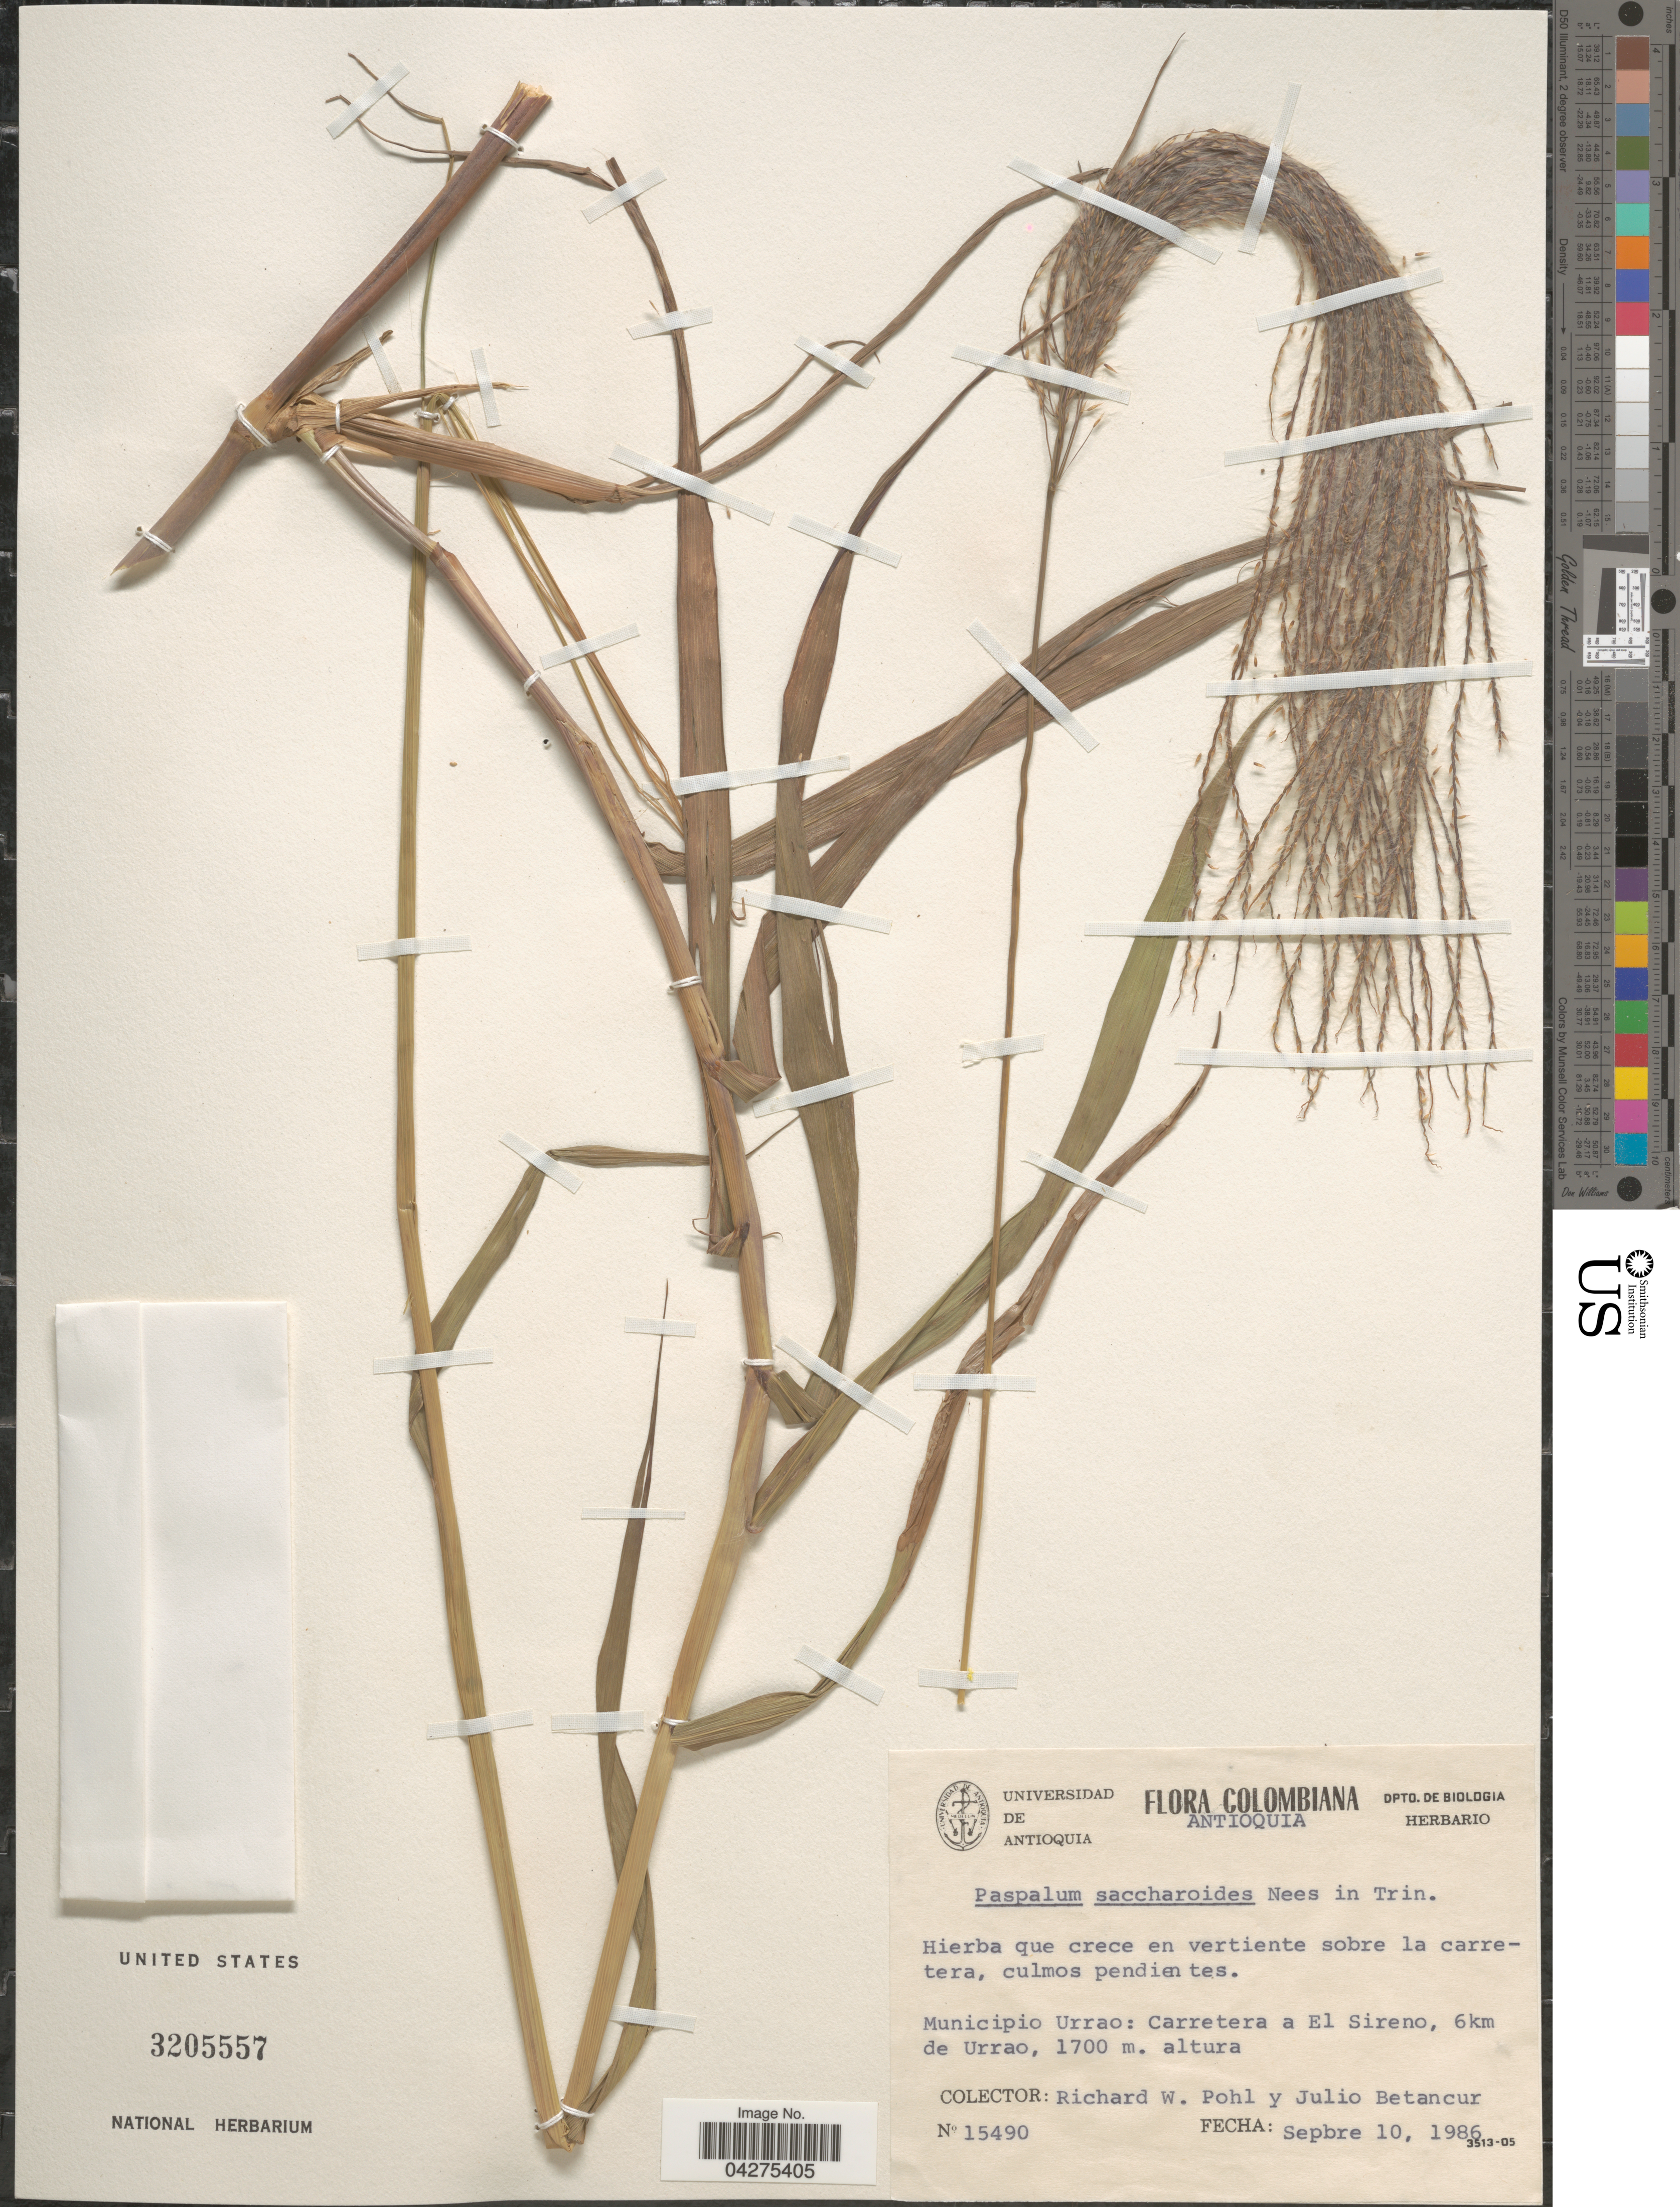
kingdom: Plantae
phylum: Tracheophyta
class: Liliopsida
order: Poales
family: Poaceae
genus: Paspalum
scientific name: Paspalum repens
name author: P.J. Bergius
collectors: R. W. Pohl & J. Betancur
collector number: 15490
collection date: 1986-09-10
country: Colombia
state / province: Antioquia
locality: Municipio Urrao: Carretera a El Sireno, 6km de Urrao.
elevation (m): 1700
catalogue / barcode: US 3205557